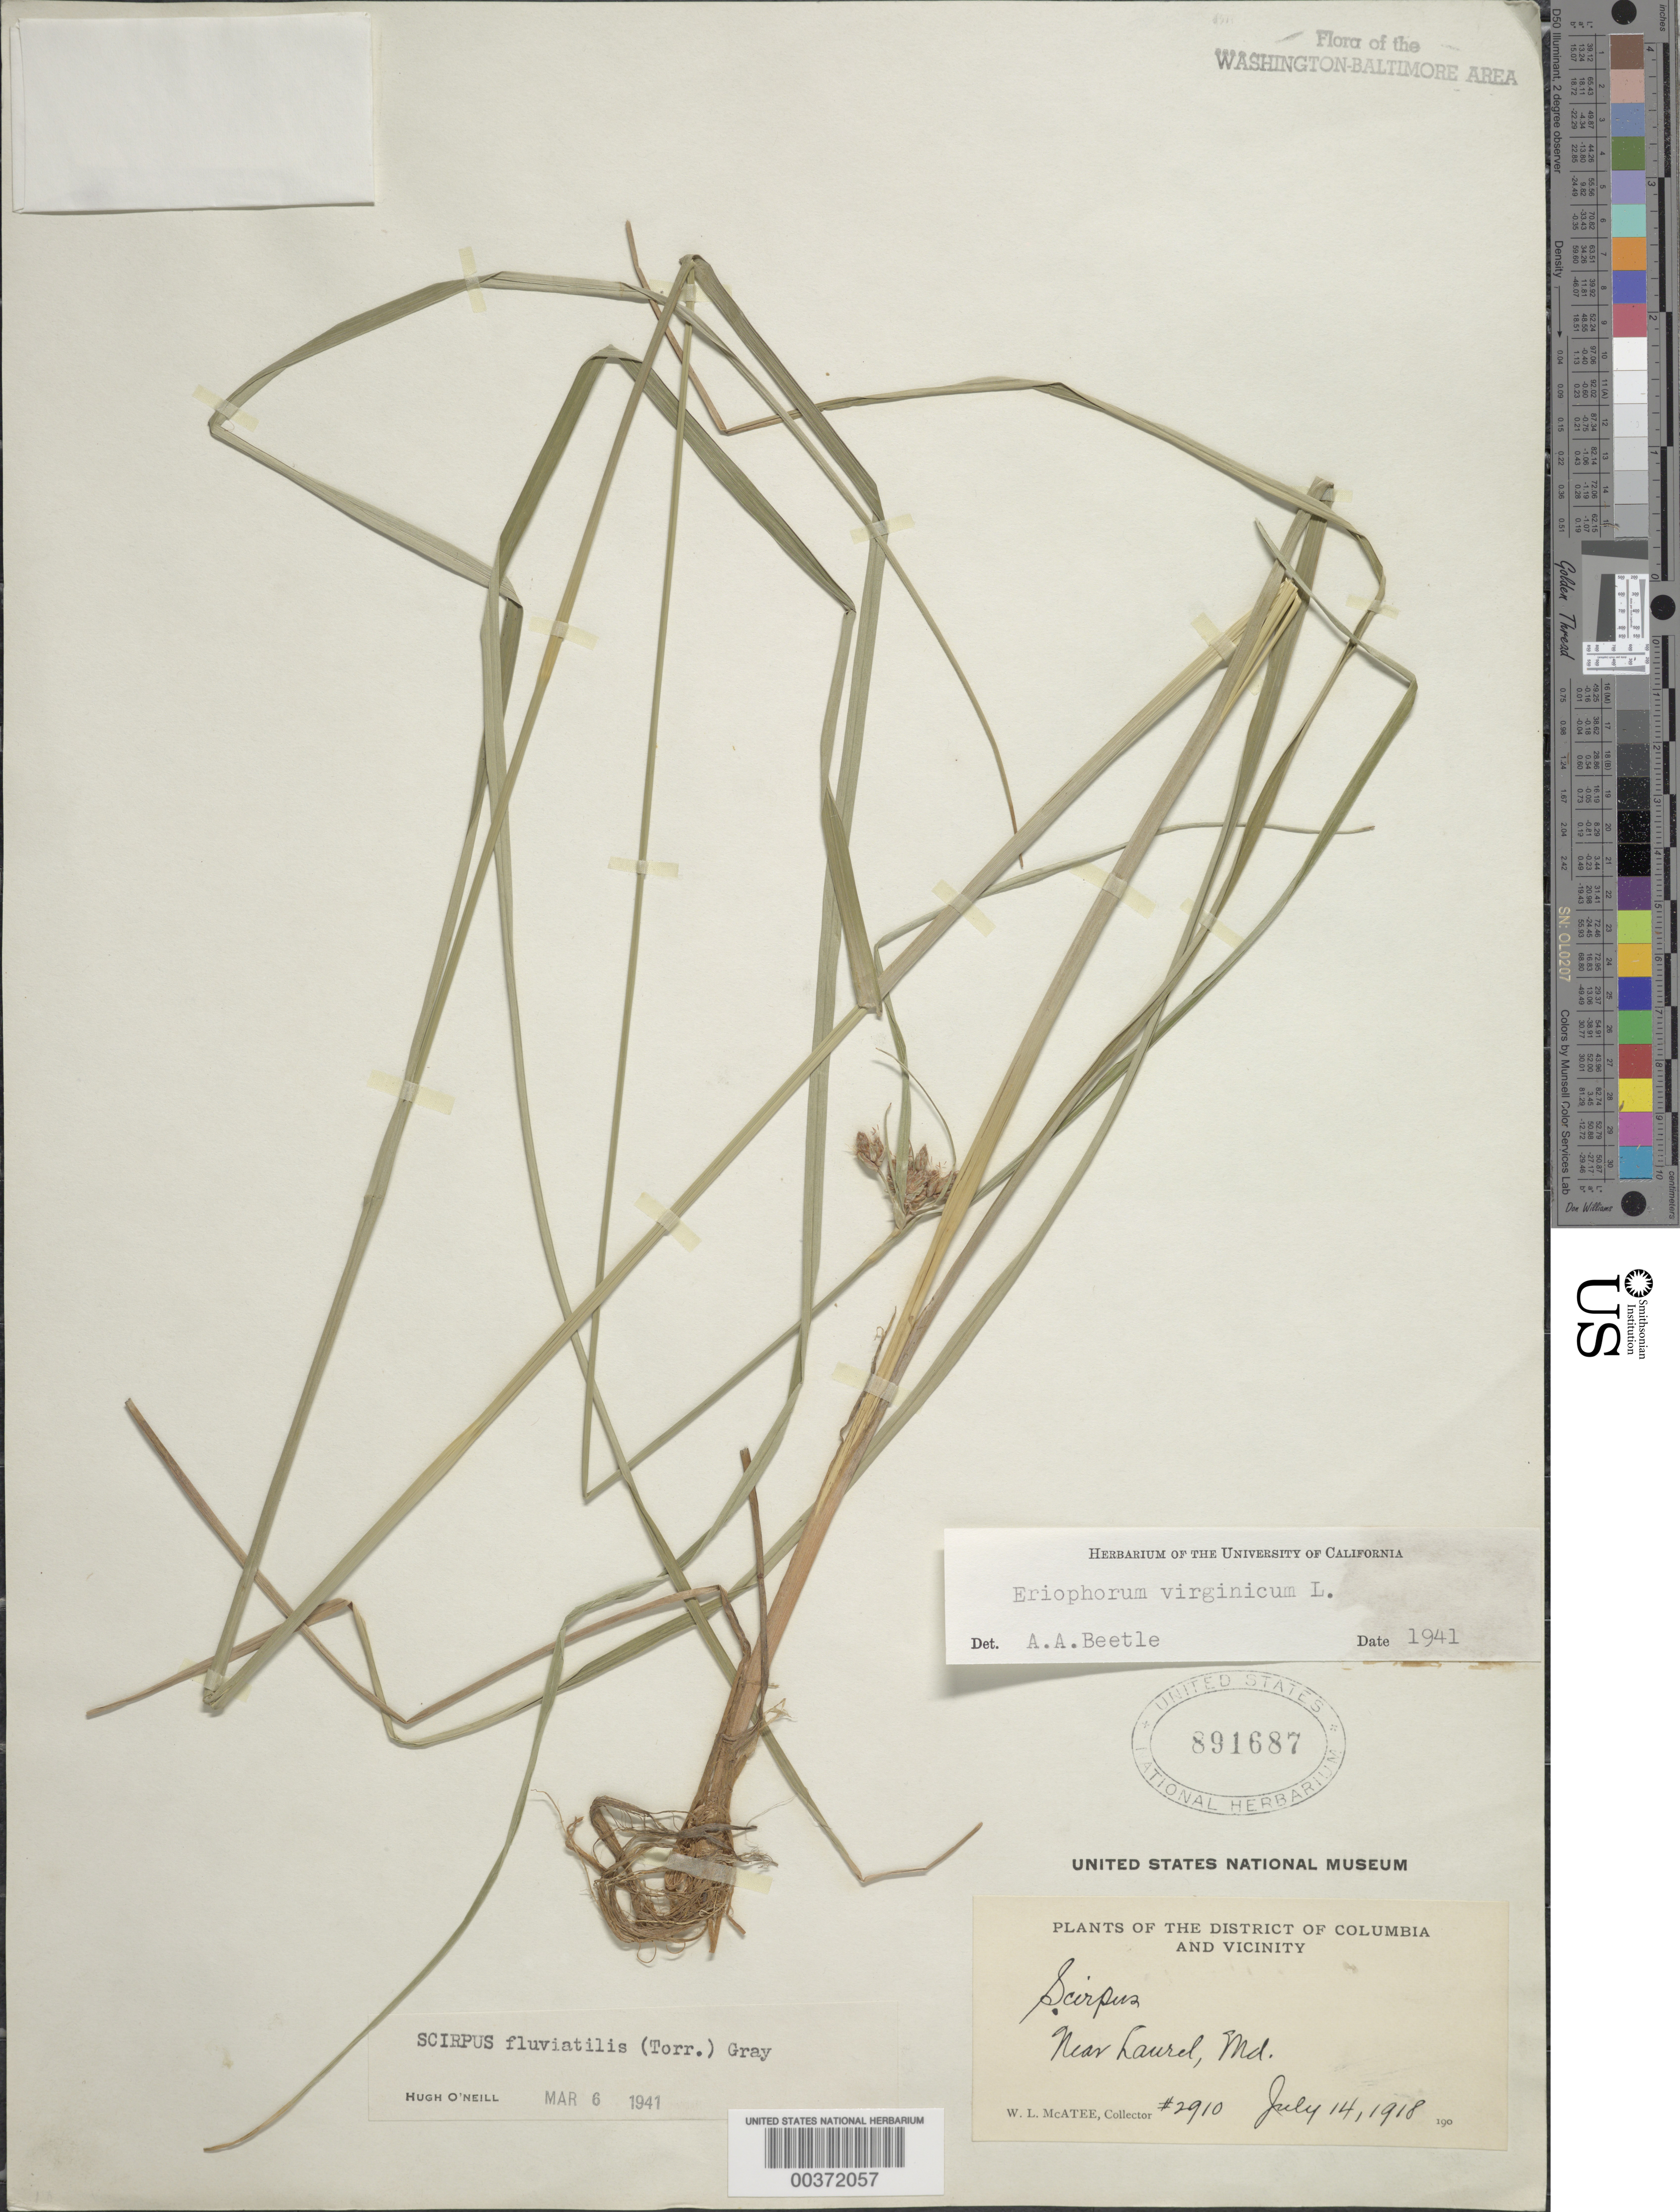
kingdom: Plantae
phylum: Tracheophyta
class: Liliopsida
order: Poales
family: Cyperaceae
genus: Eriophorum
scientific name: Eriophorum virginicum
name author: L.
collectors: W. McAtee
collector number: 2910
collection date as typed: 14 Jul 1918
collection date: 1918-07-14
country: United States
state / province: Maryland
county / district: Prince George's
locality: Laurel vicinity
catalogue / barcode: US 891687